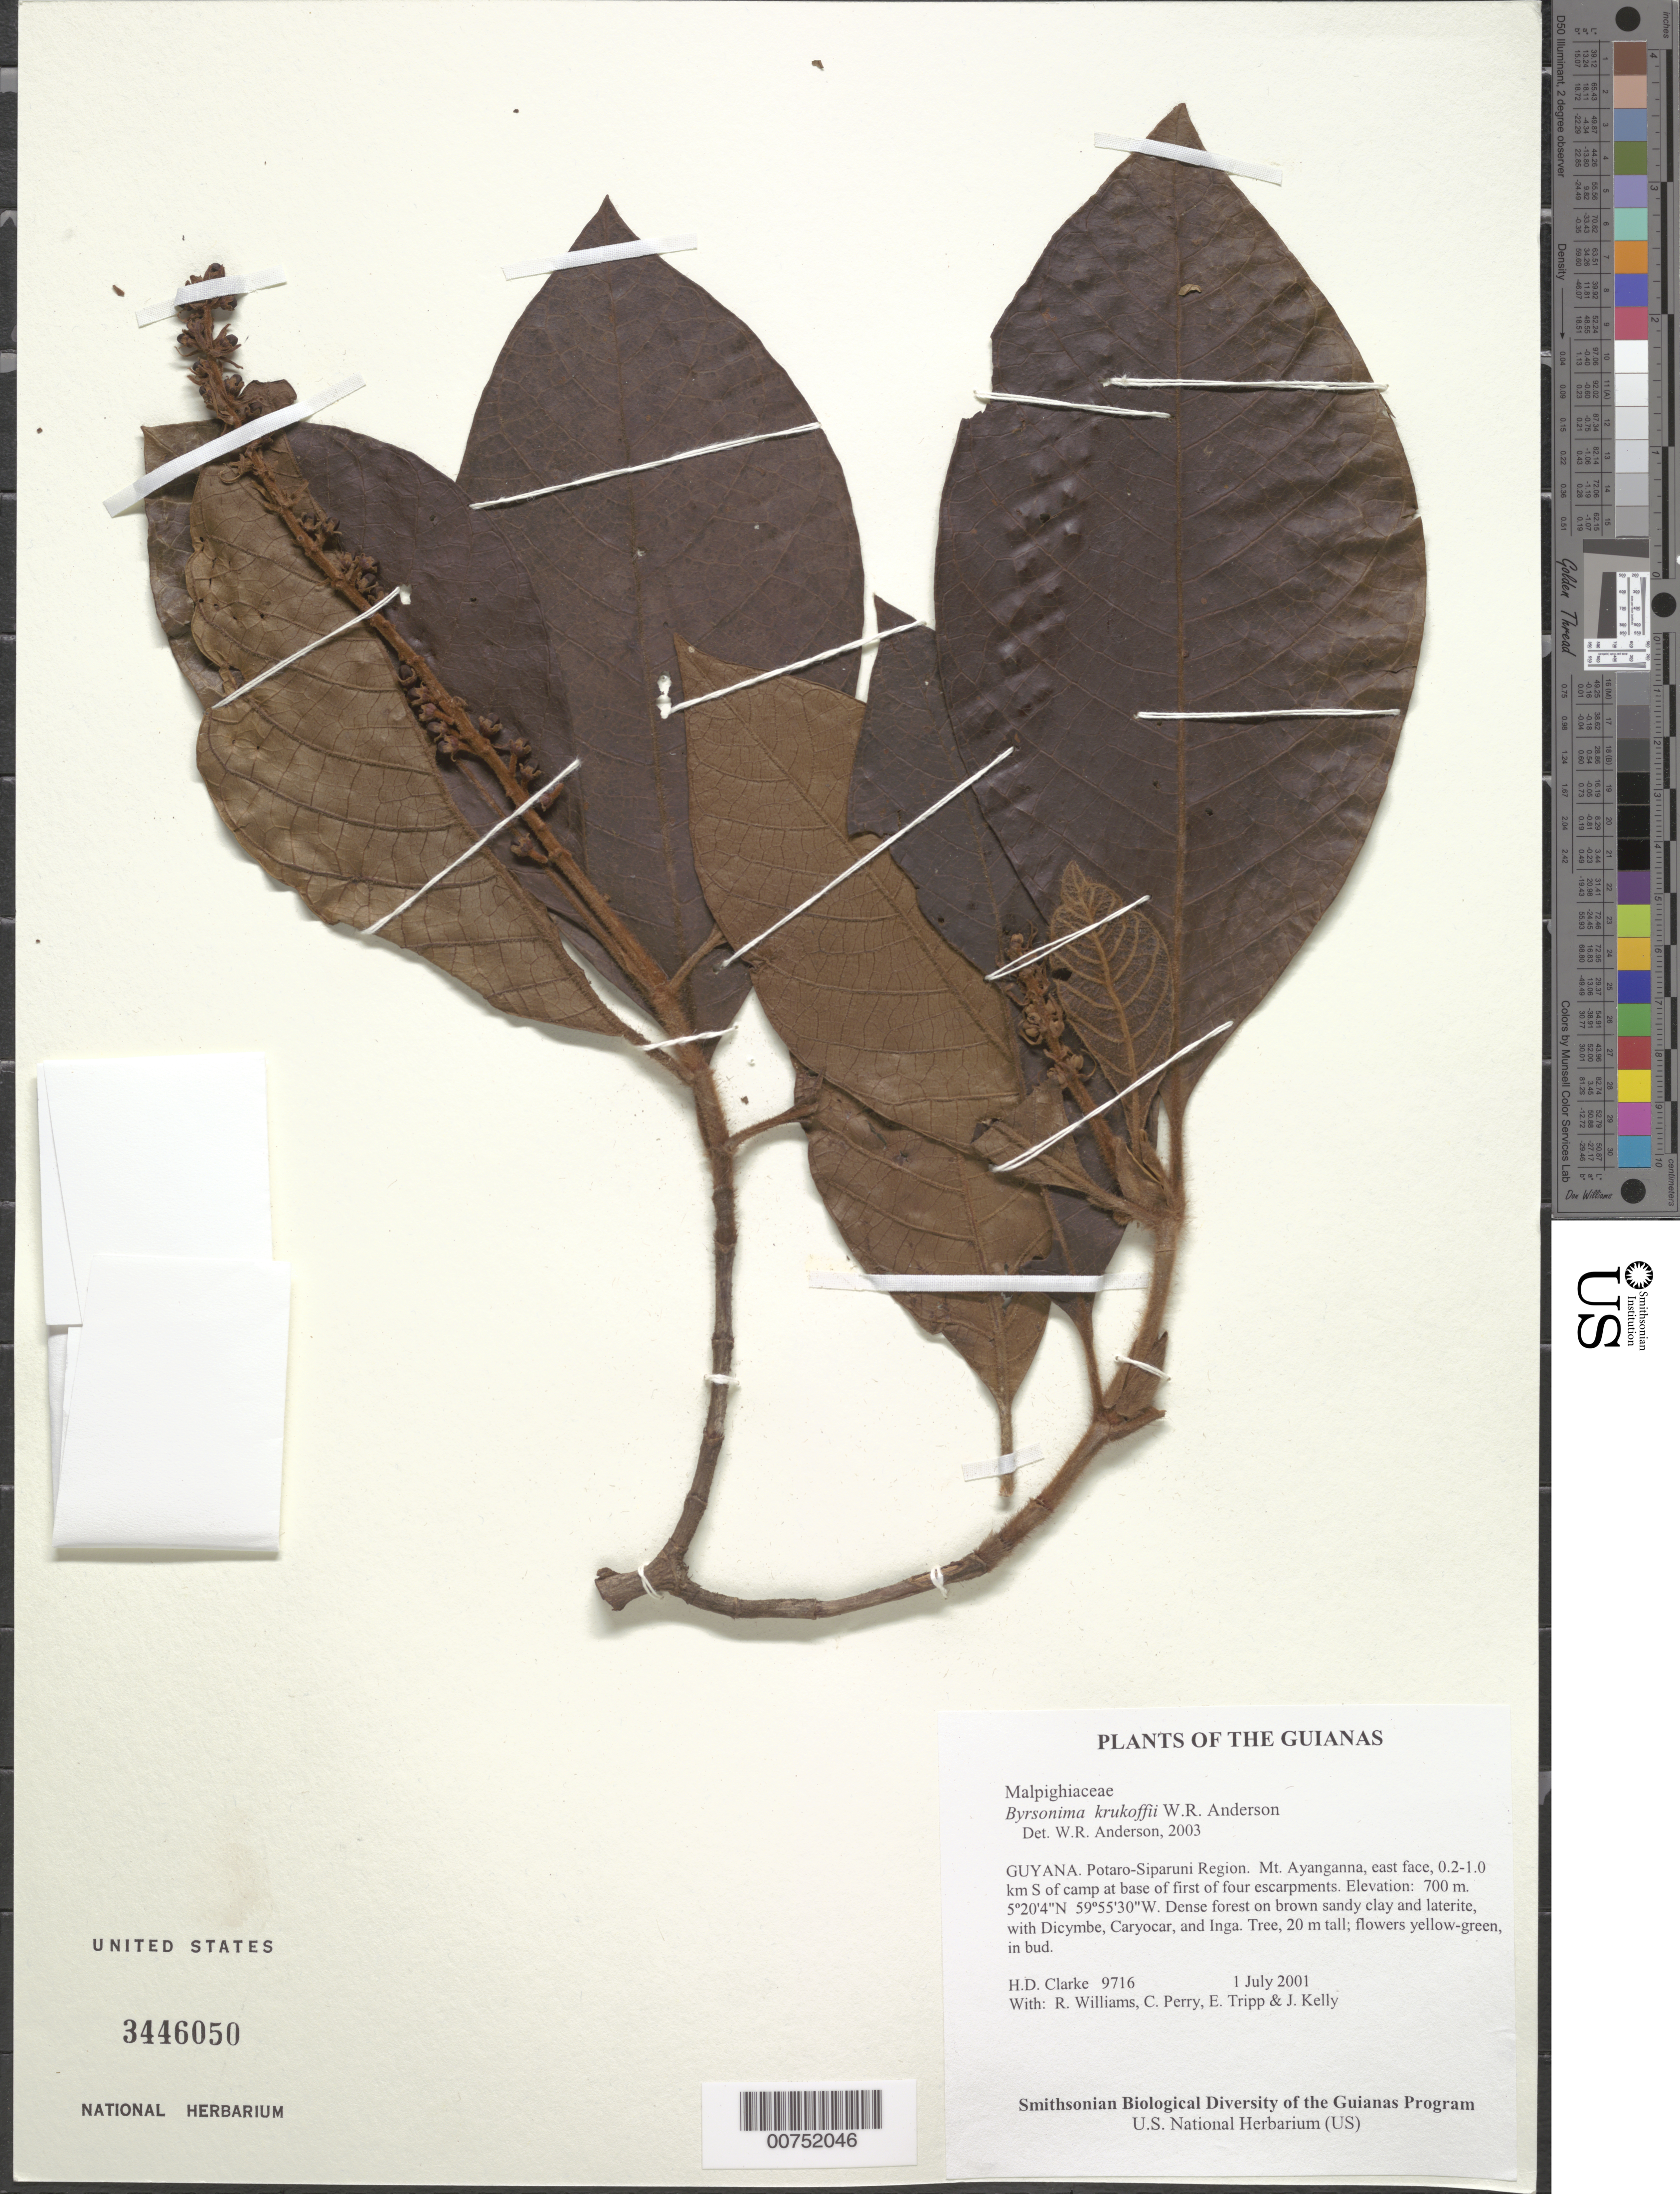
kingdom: Plantae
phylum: Tracheophyta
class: Magnoliopsida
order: Malpighiales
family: Malpighiaceae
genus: Byrsonima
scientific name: Byrsonima krukoffii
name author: W.R. Anderson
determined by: Anderson, W. R., (MICH), University of Michigan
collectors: H. D. Clarke, R. Williams, C. Perry, E. Tripp & J. Kelly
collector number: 9716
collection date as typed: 1 July 2001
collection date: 2001-07-01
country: Guyana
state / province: Potaro-Siparuni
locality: Mt. Ayanganna, east face, 0.2-1.0 km S of camp at base of first of four escarpments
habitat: Dense forest on brown sandy clay and laterite, with Dicymbe, Caryocar, and Inga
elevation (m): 700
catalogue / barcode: US 3446050